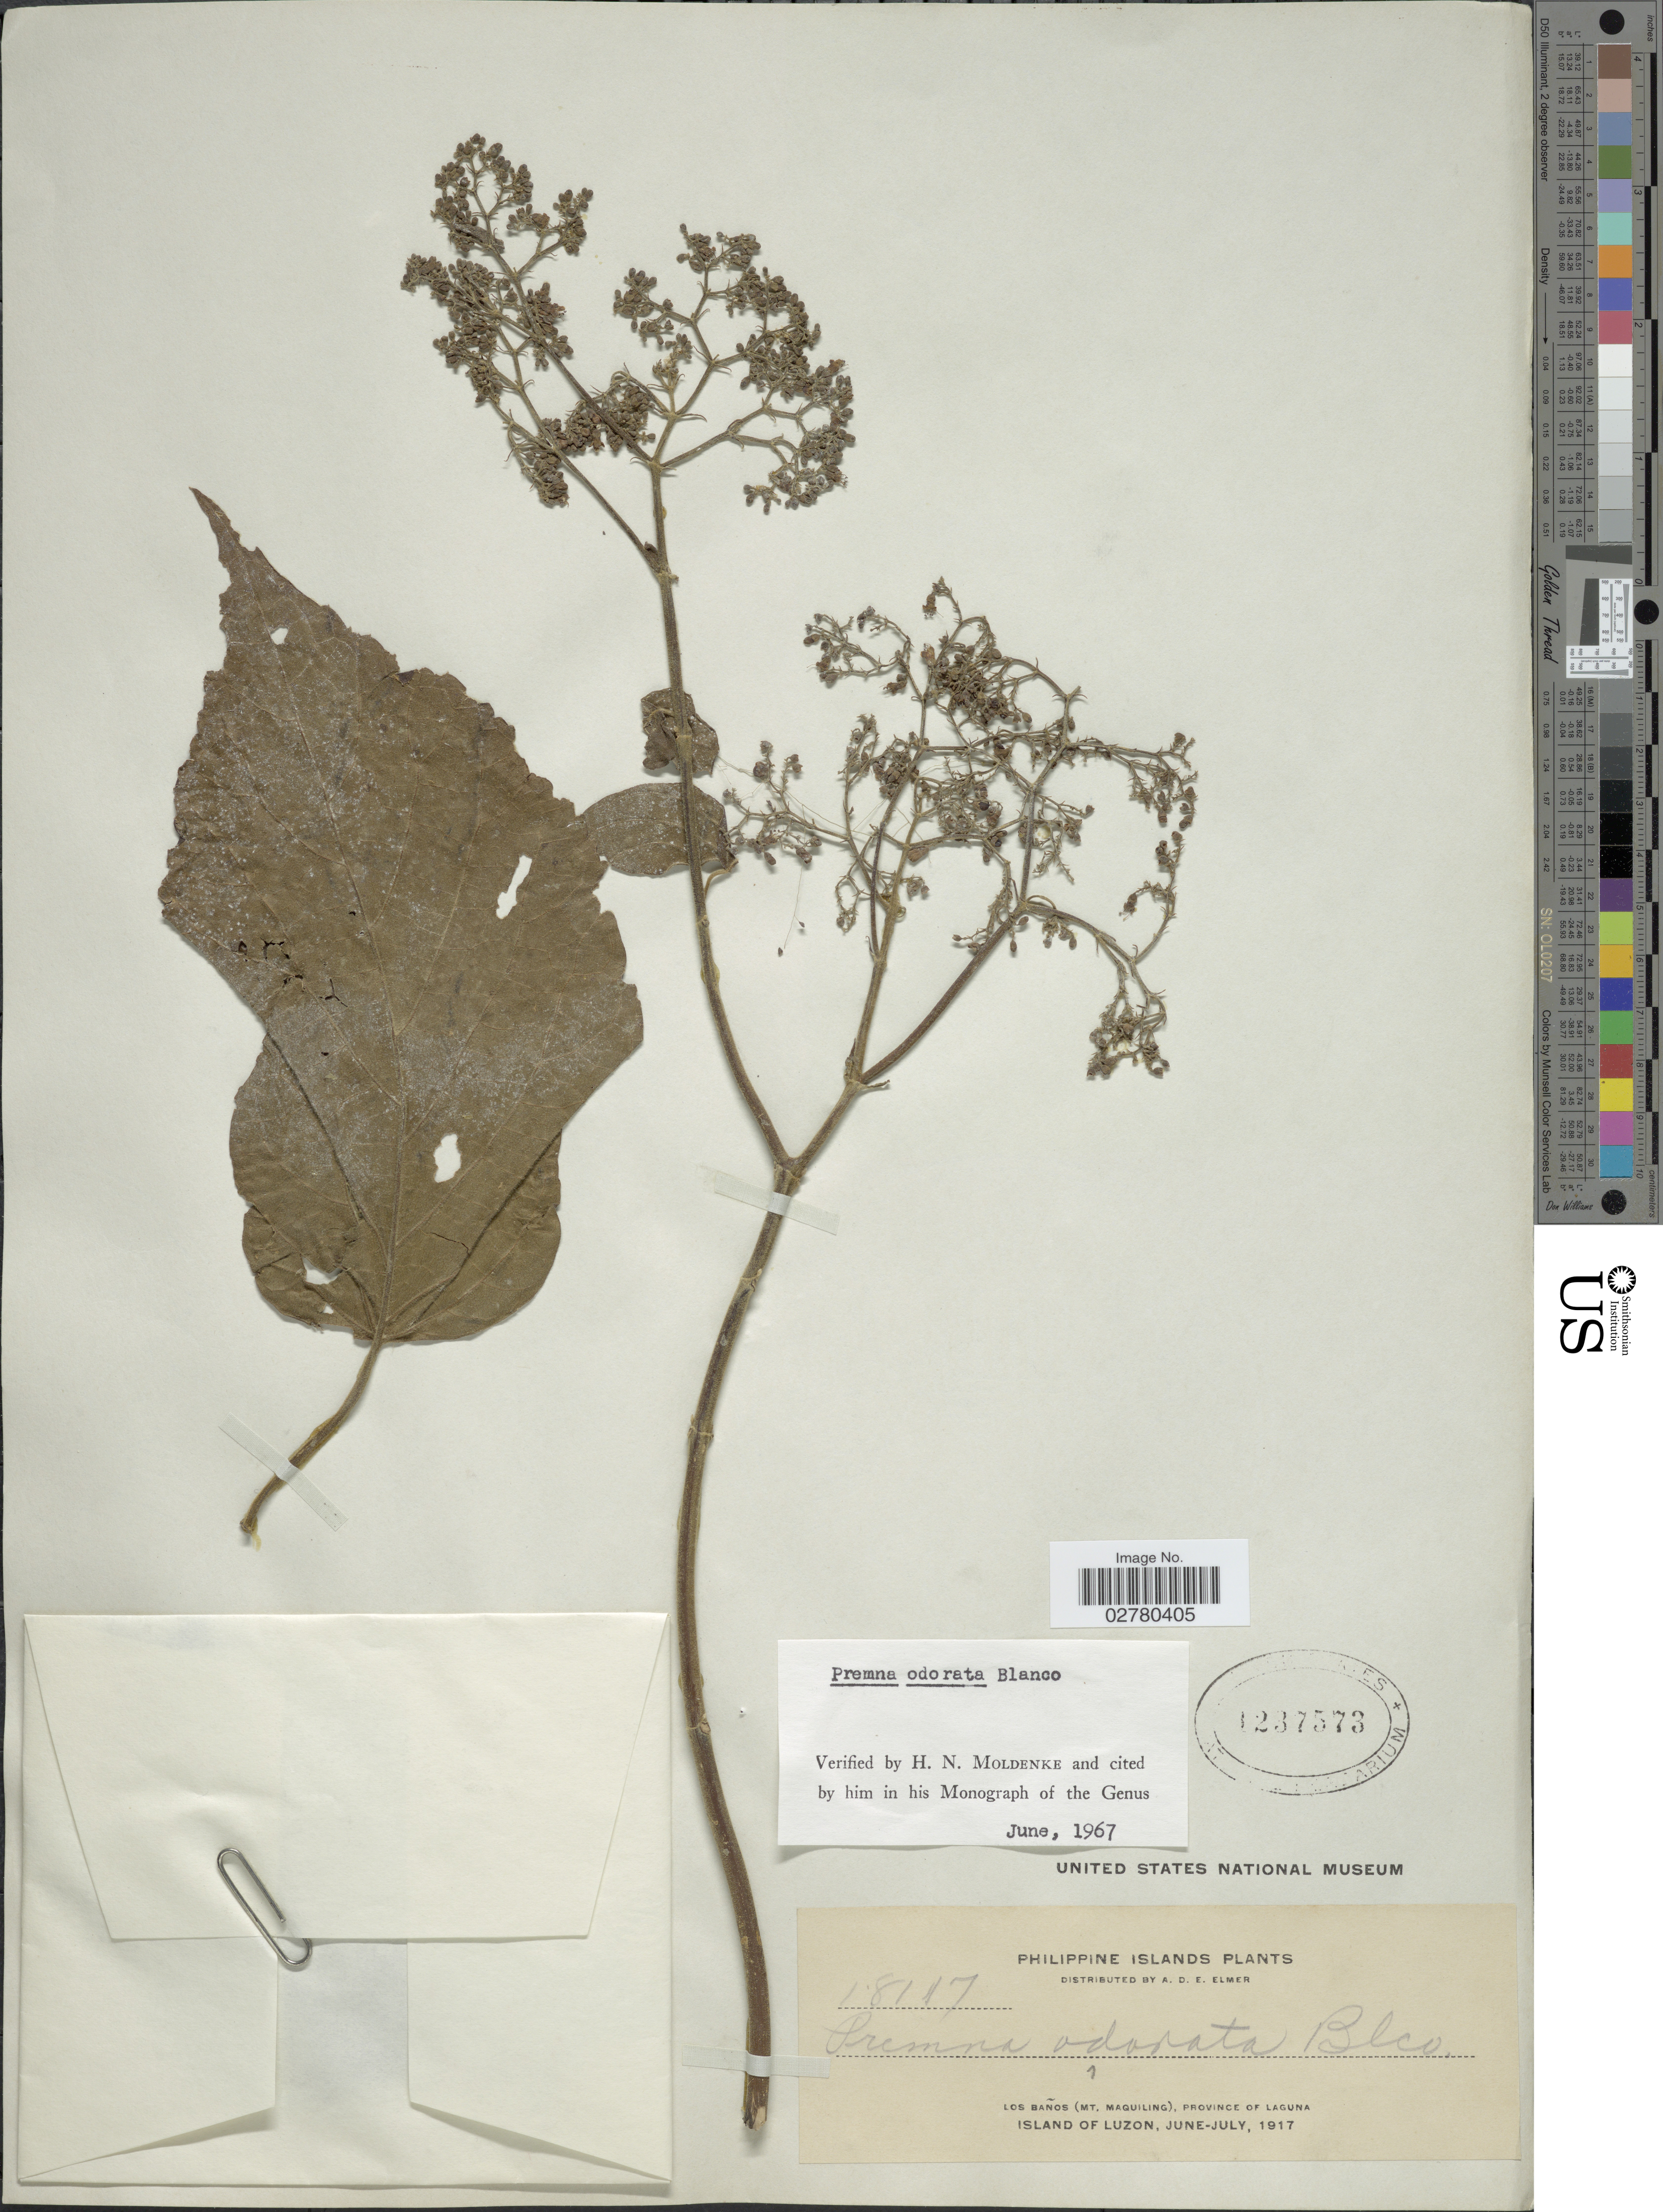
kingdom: Plantae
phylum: Tracheophyta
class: Magnoliopsida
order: Lamiales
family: Lamiaceae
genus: Premna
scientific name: Premna odorata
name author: Blanco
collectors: A. D. E. Elmer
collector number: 18147*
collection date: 1917-06/1917-07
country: Philippines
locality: Los Baños (Mt. Maquiling), Province of Laguna, Island of Luzon.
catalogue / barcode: US 1237573